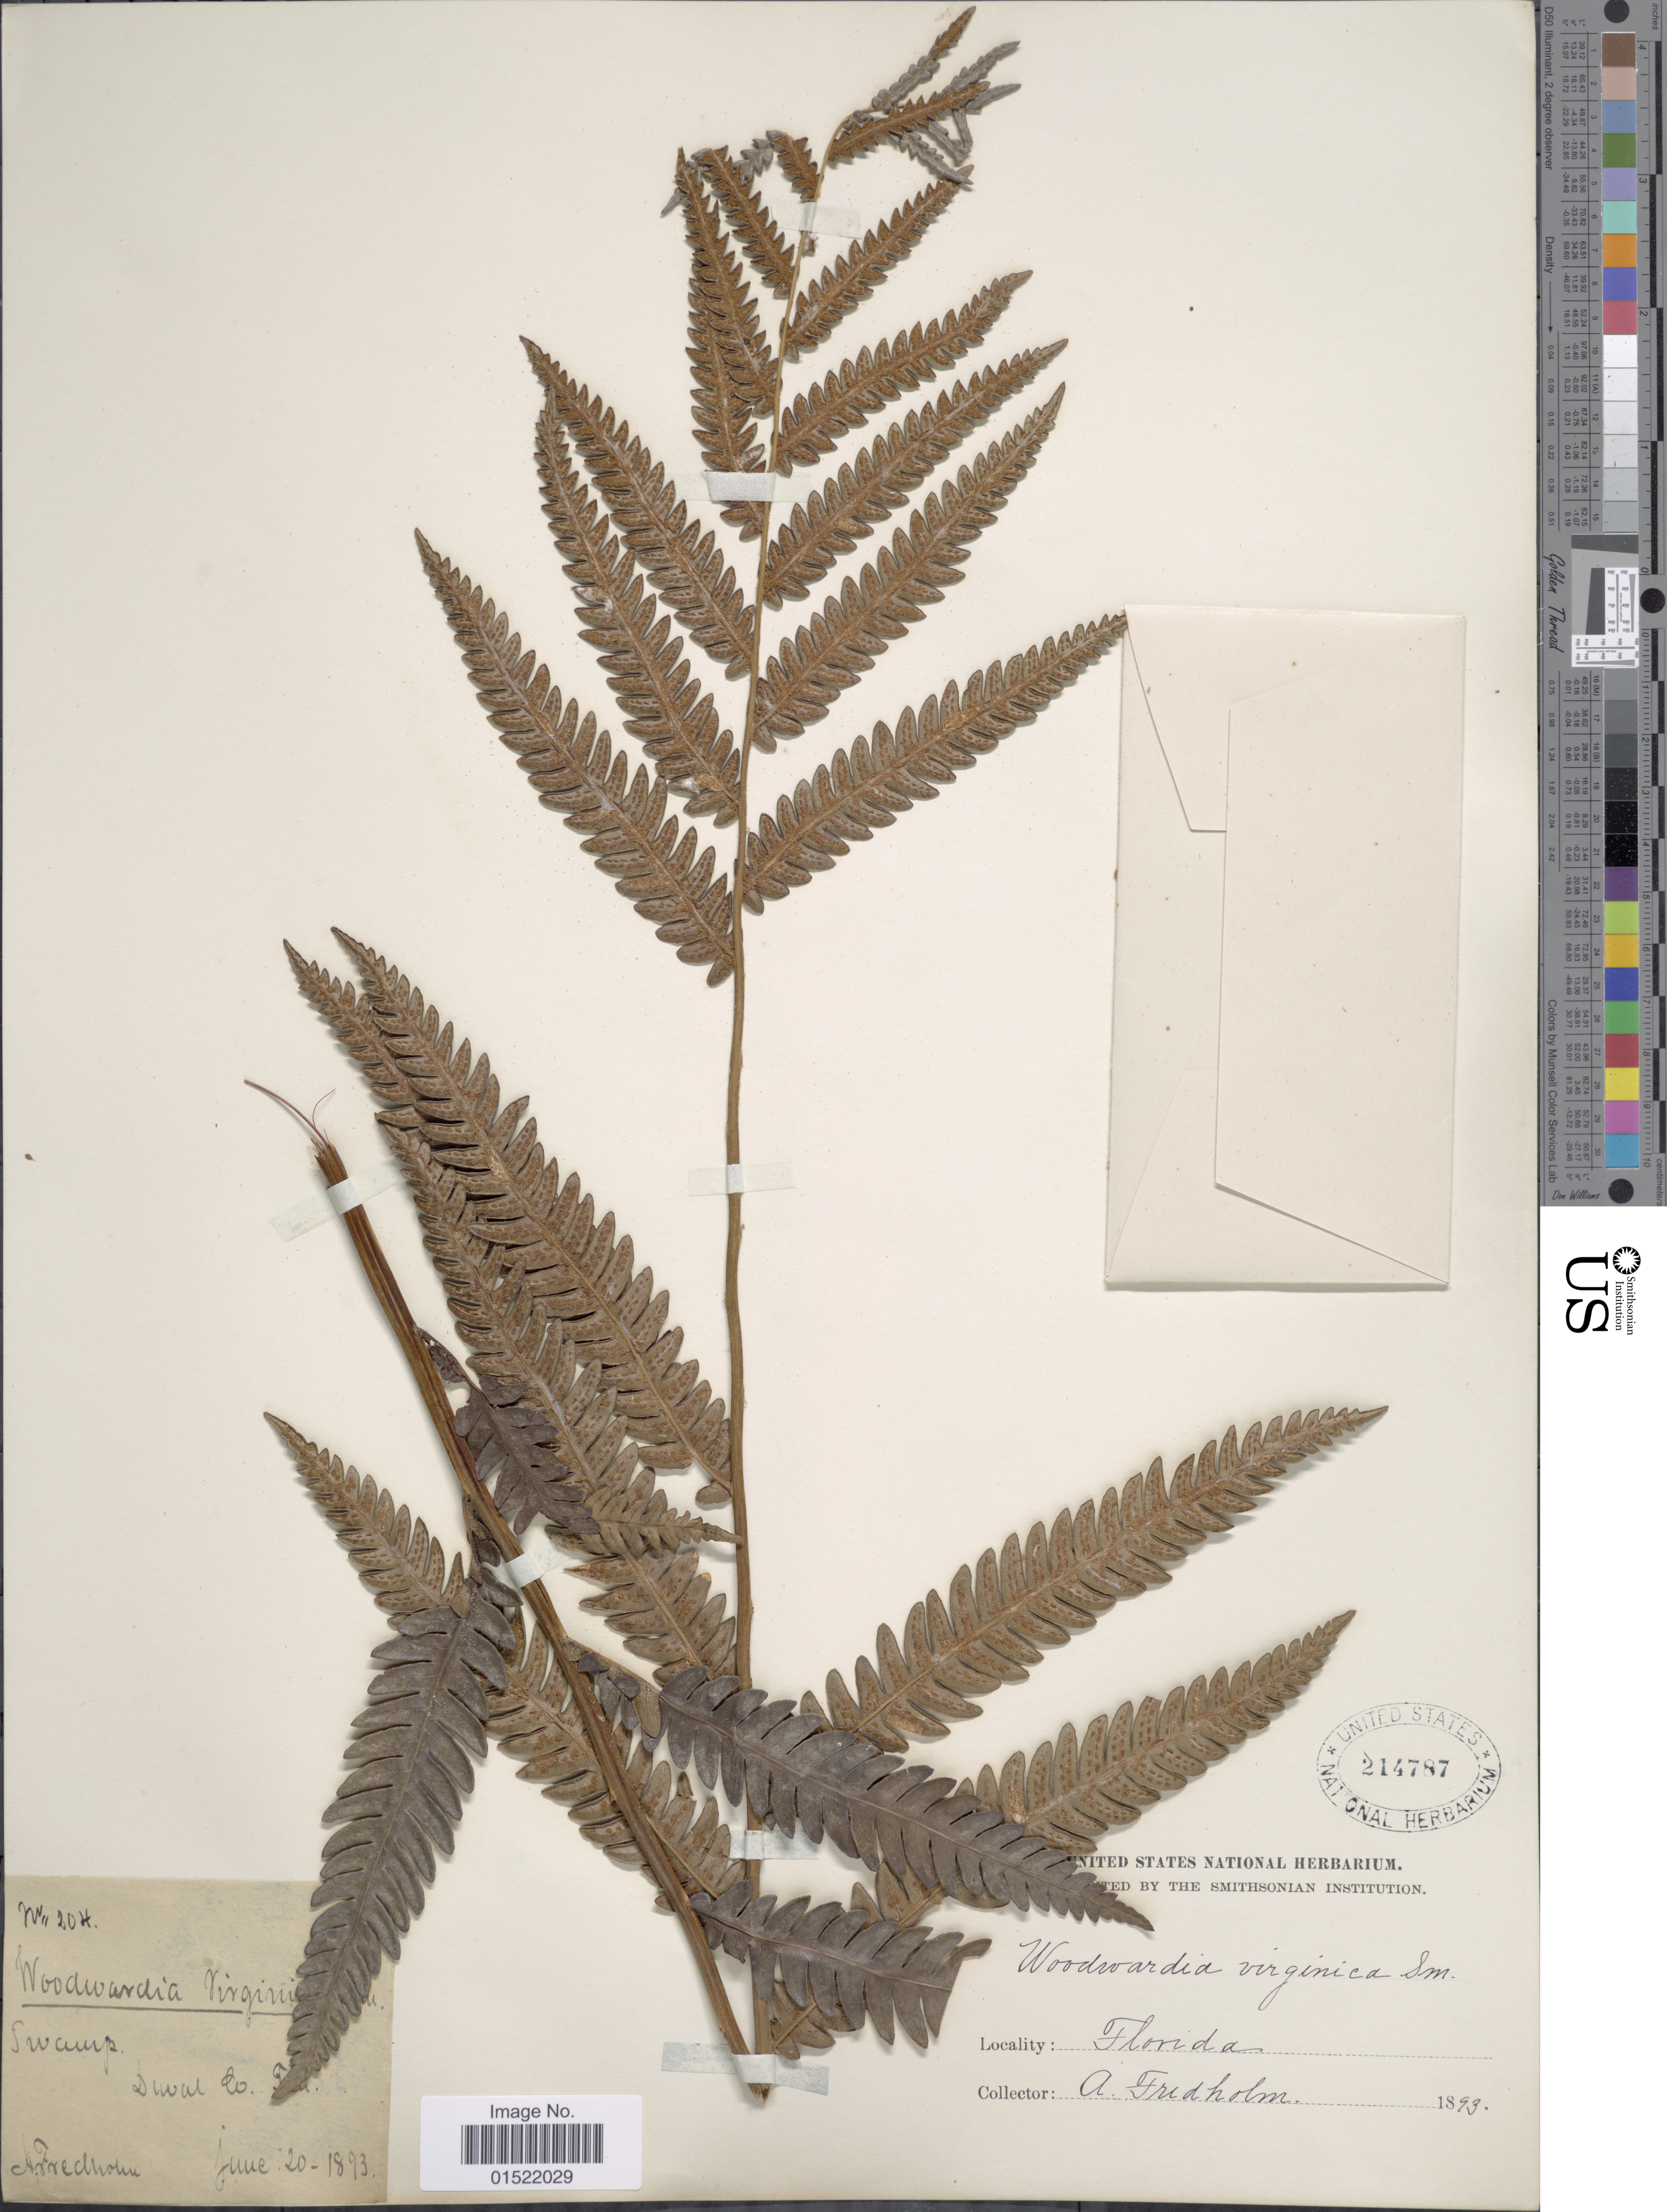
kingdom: Plantae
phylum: Tracheophyta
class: Polypodiopsida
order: Polypodiales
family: Blechnaceae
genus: Woodwardia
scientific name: Woodwardia virginica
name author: (L.) R.M. Sm.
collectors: A. Fredholm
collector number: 204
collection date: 1893-06-20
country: United States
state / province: Florida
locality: Swamp, Duval Co.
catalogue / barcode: US 214787